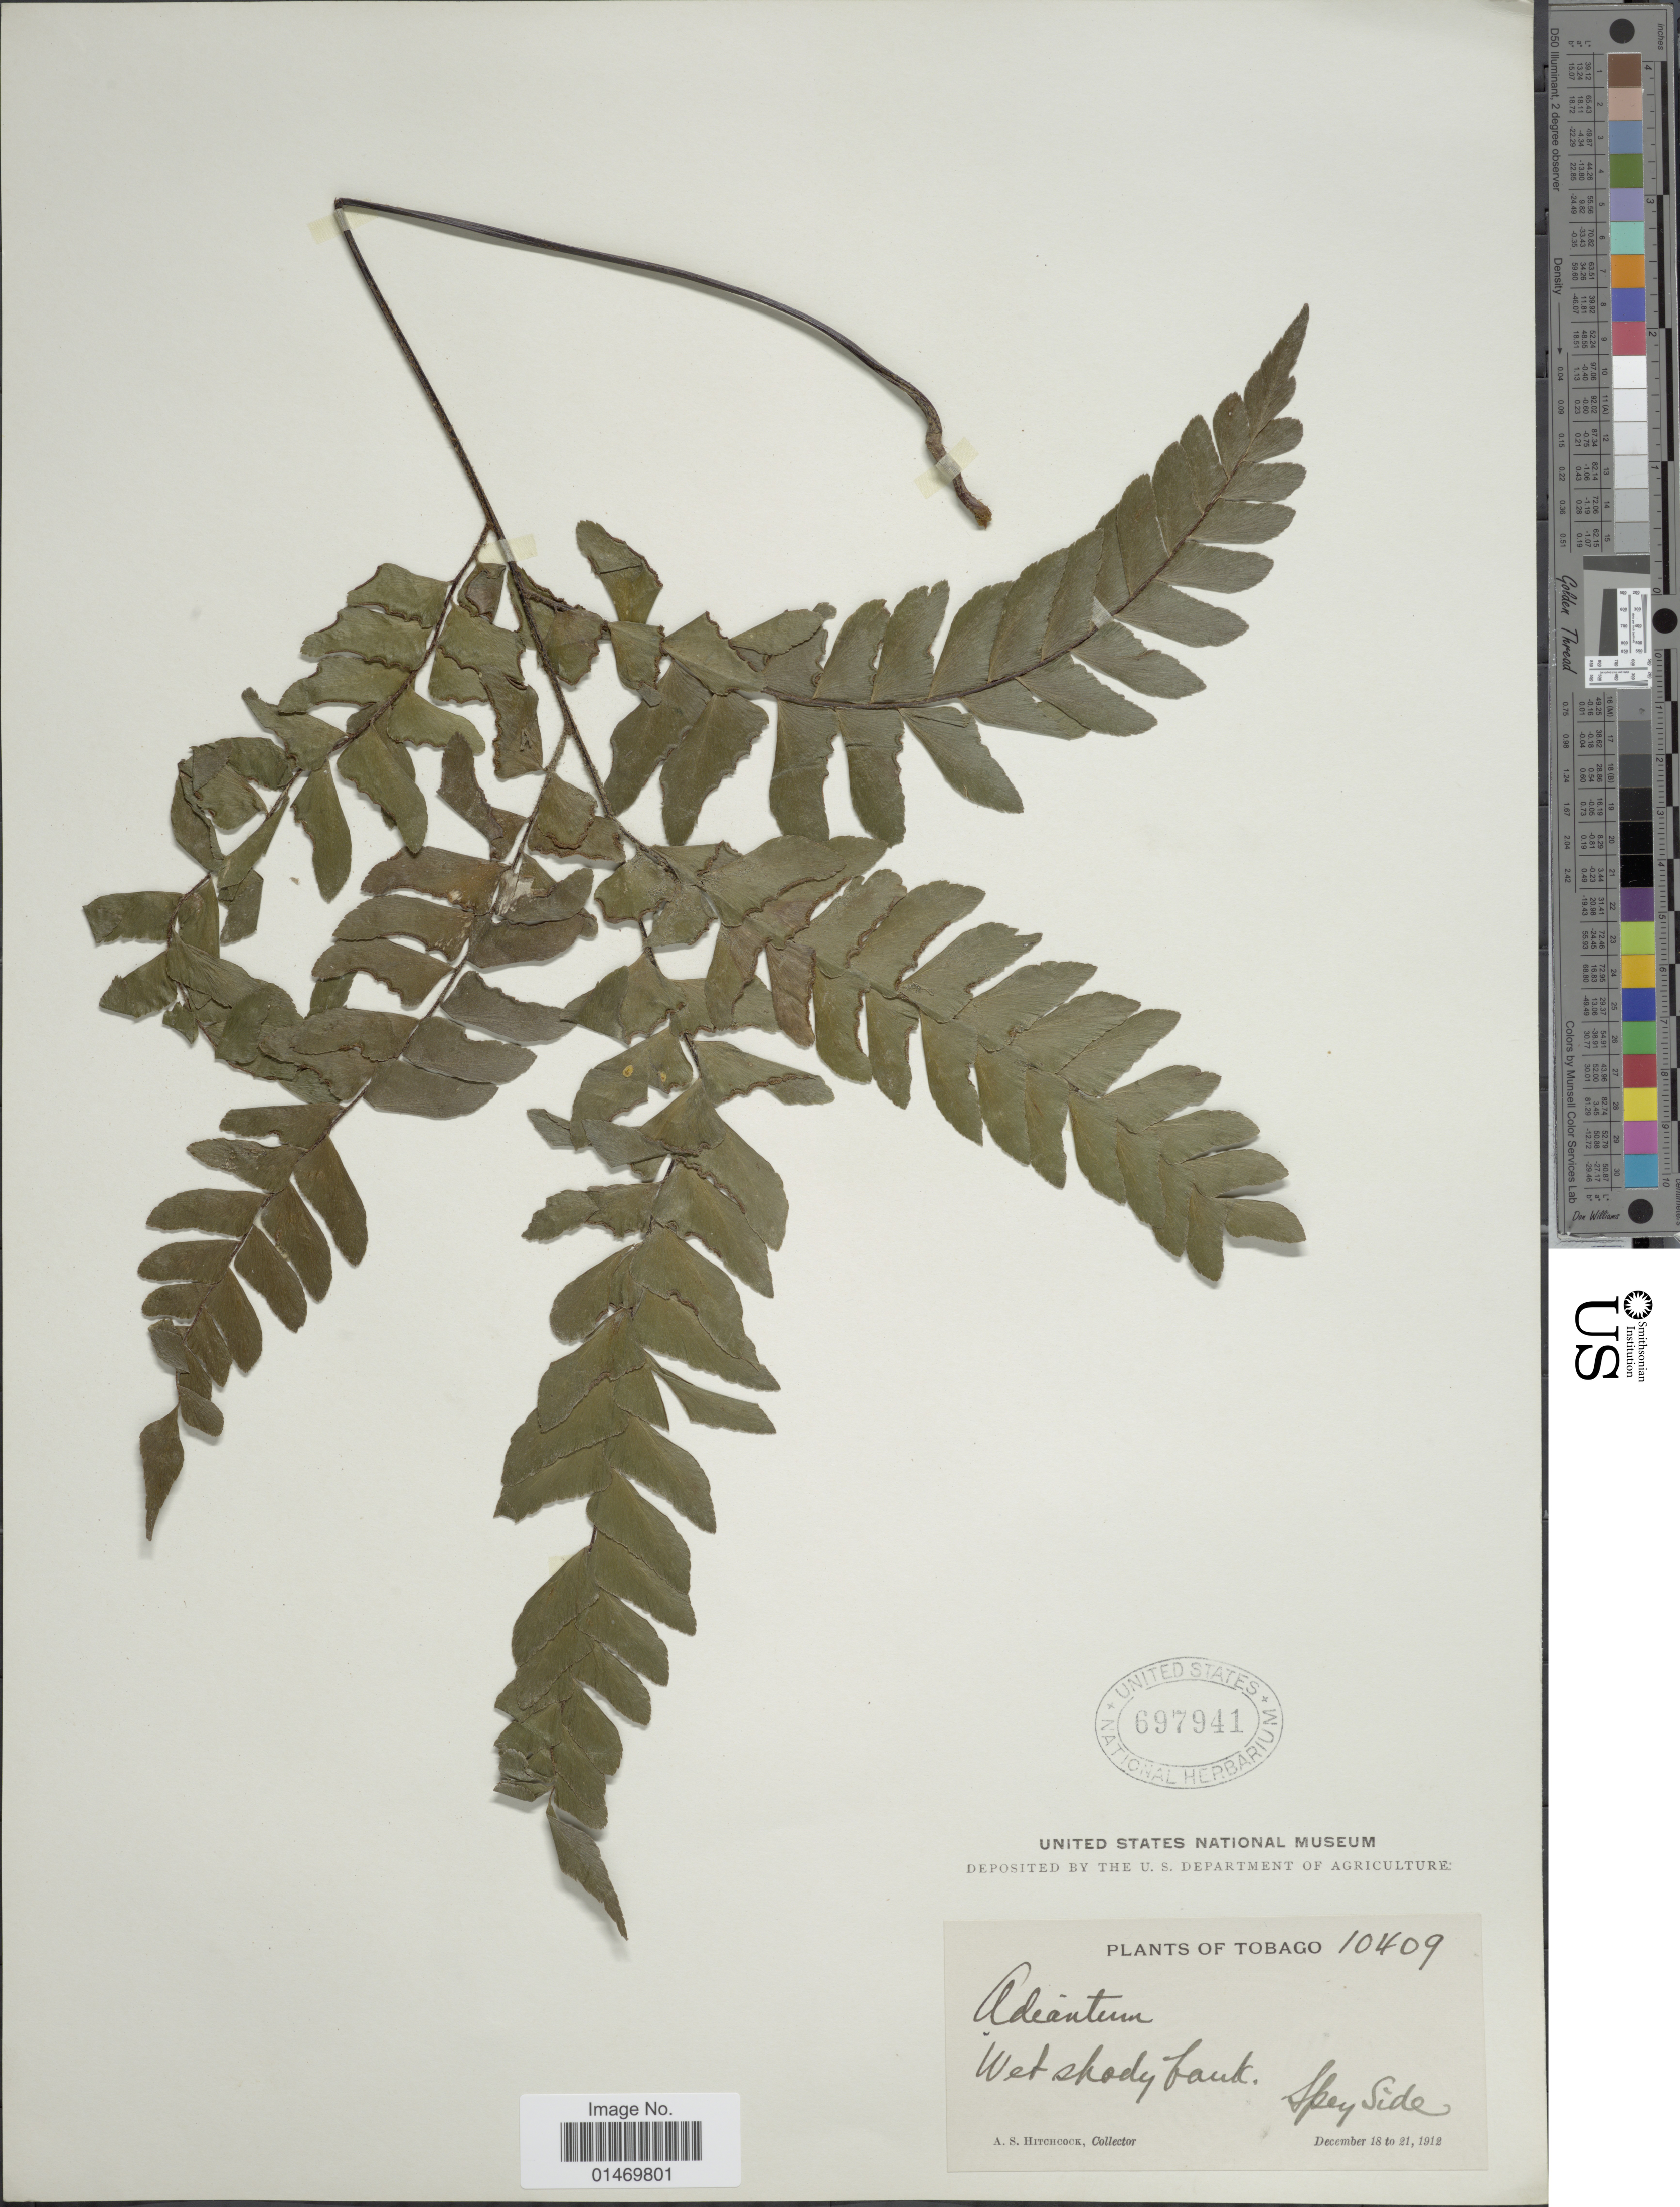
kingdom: Plantae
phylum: Tracheophyta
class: Polypodiopsida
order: Polypodiales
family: Pteridaceae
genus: Adiantum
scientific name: Adiantum villosum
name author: L.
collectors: A. S. Hitchcock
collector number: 10409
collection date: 1912-12-18/1912-12-21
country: Trinidad and Tobago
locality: Tobago, Wet shady fauk, Spey Side.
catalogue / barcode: US 697941